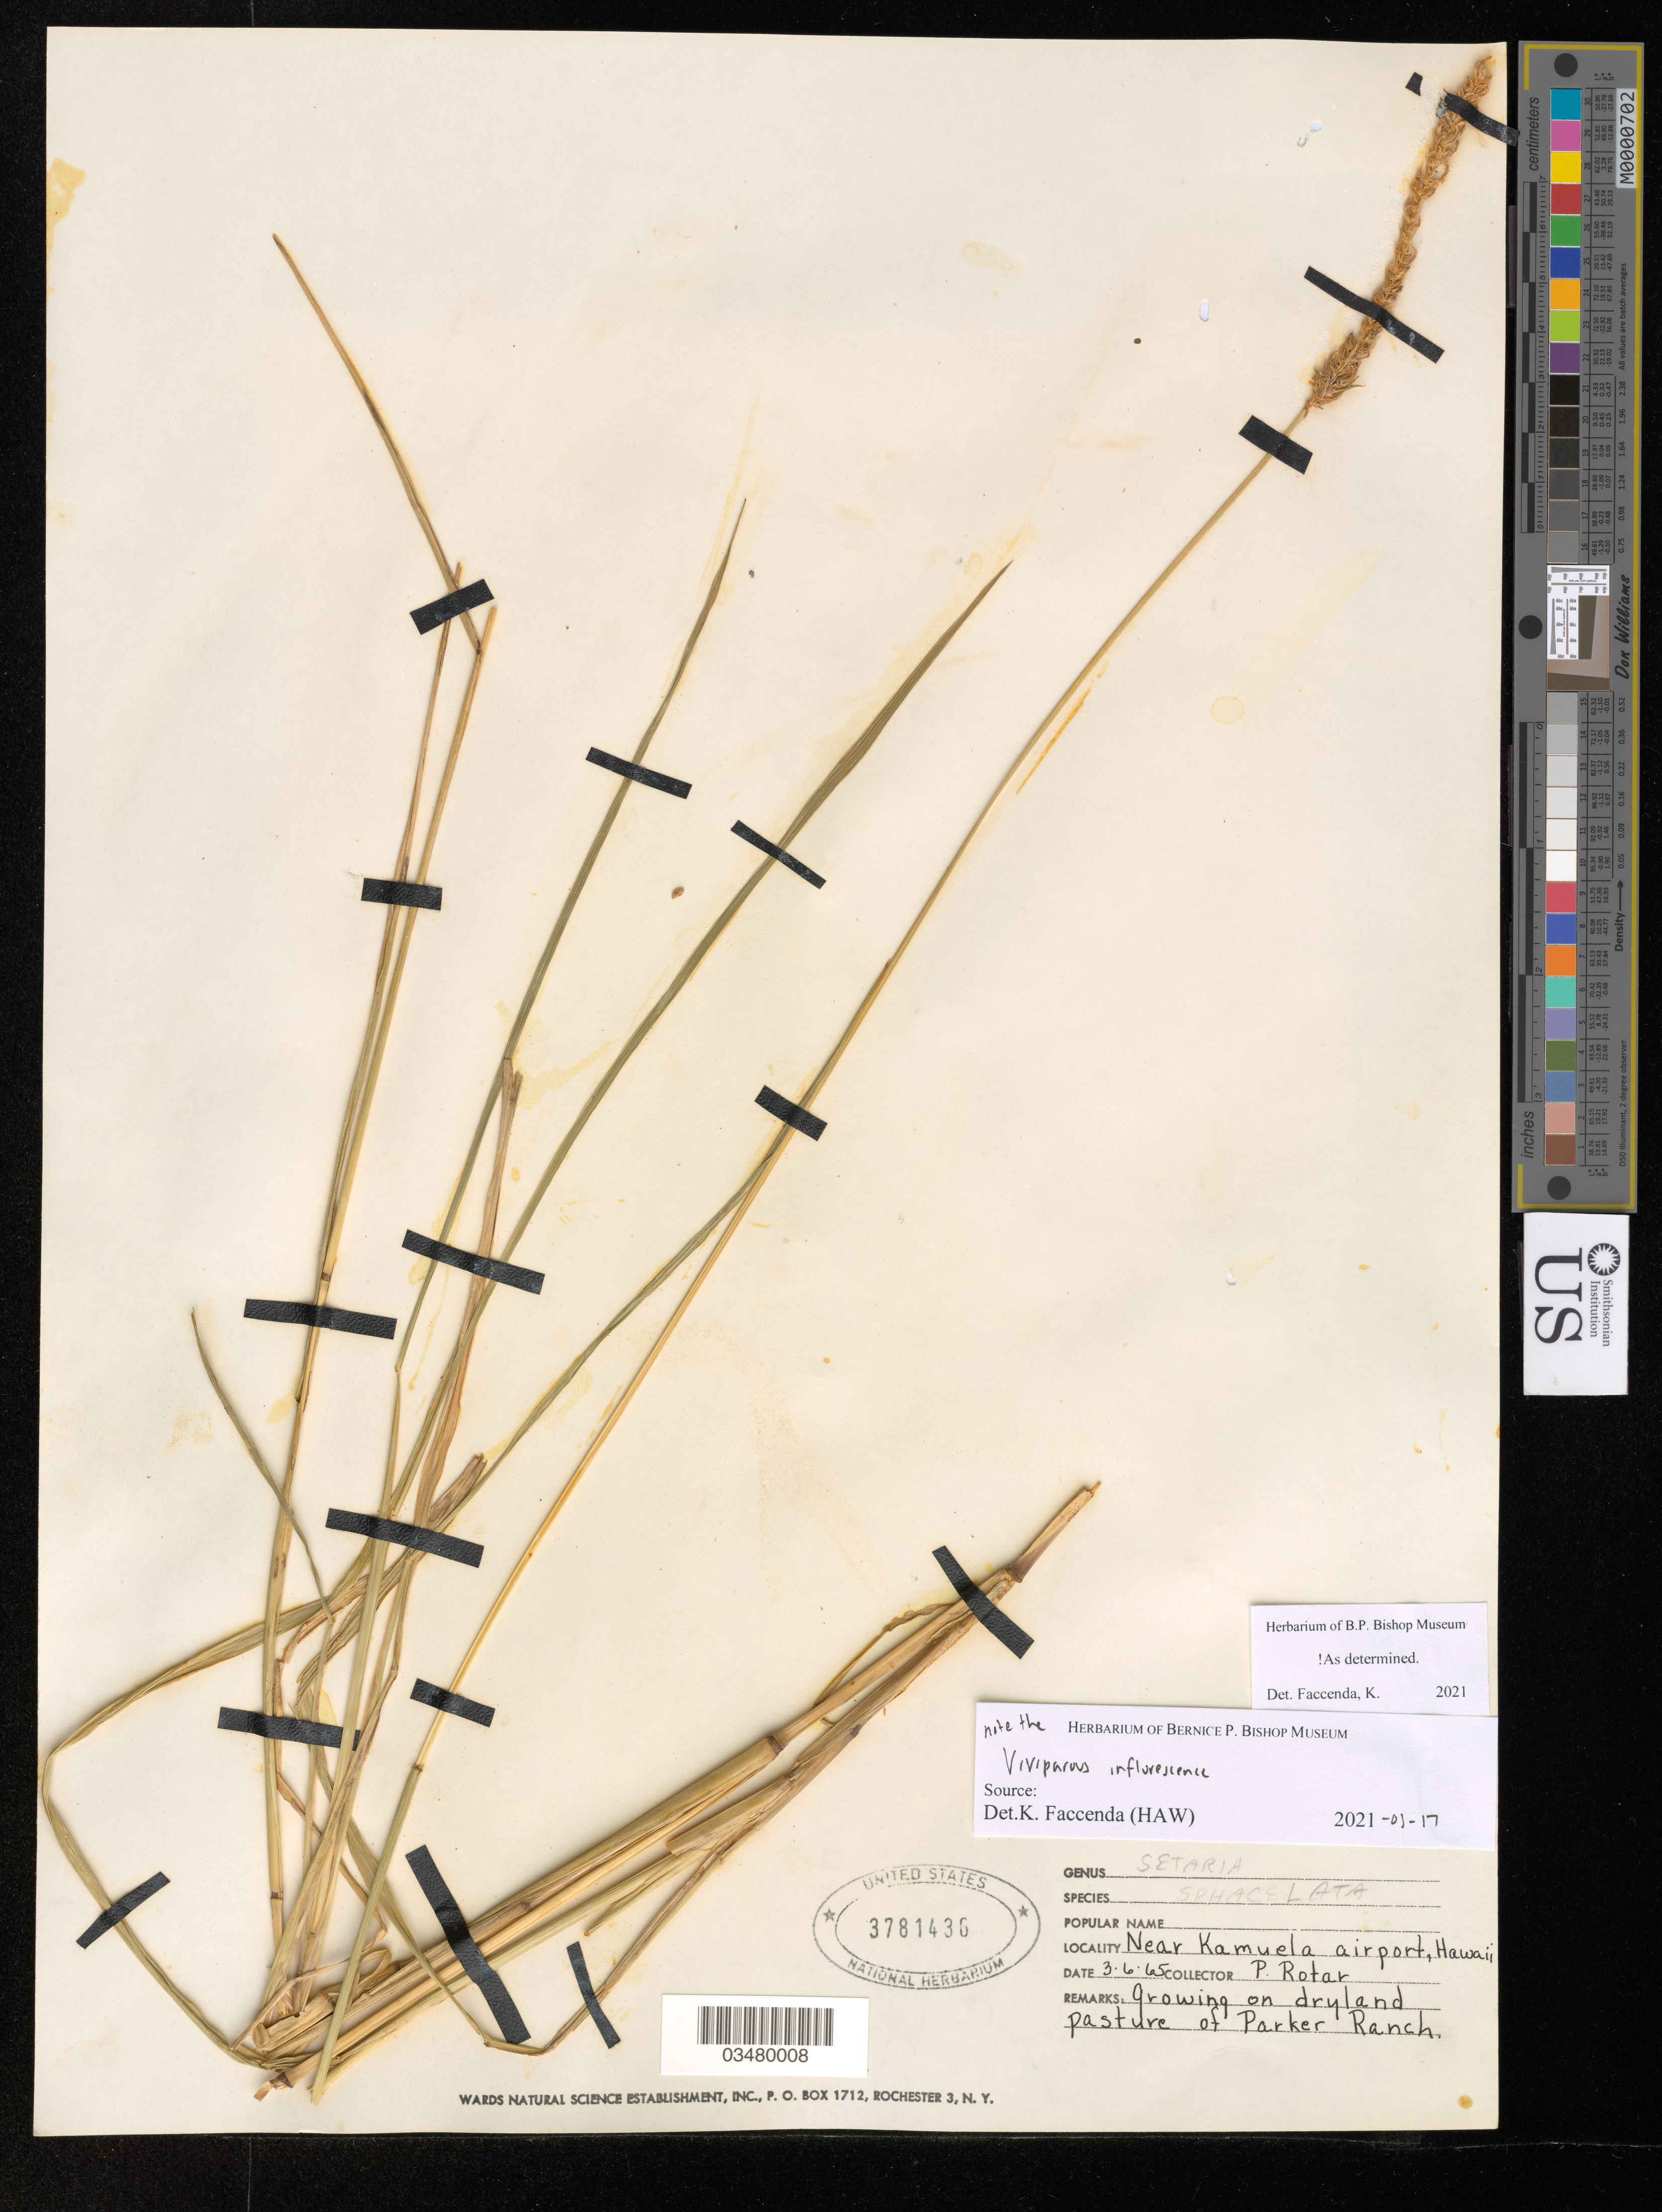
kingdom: Plantae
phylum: Tracheophyta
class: Liliopsida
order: Poales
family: Poaceae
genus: Setaria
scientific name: Setaria sphacelata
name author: (Schumach.) Stapf & Hubb. ex Moss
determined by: Faccenda, K.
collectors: P. Rotar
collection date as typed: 3-6-1965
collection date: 1965-03-06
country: United States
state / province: Hawaii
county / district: Hawaii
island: Hawaii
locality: Parker Ranch, near Kamuela airport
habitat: Dryland pasture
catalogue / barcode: US 3781436